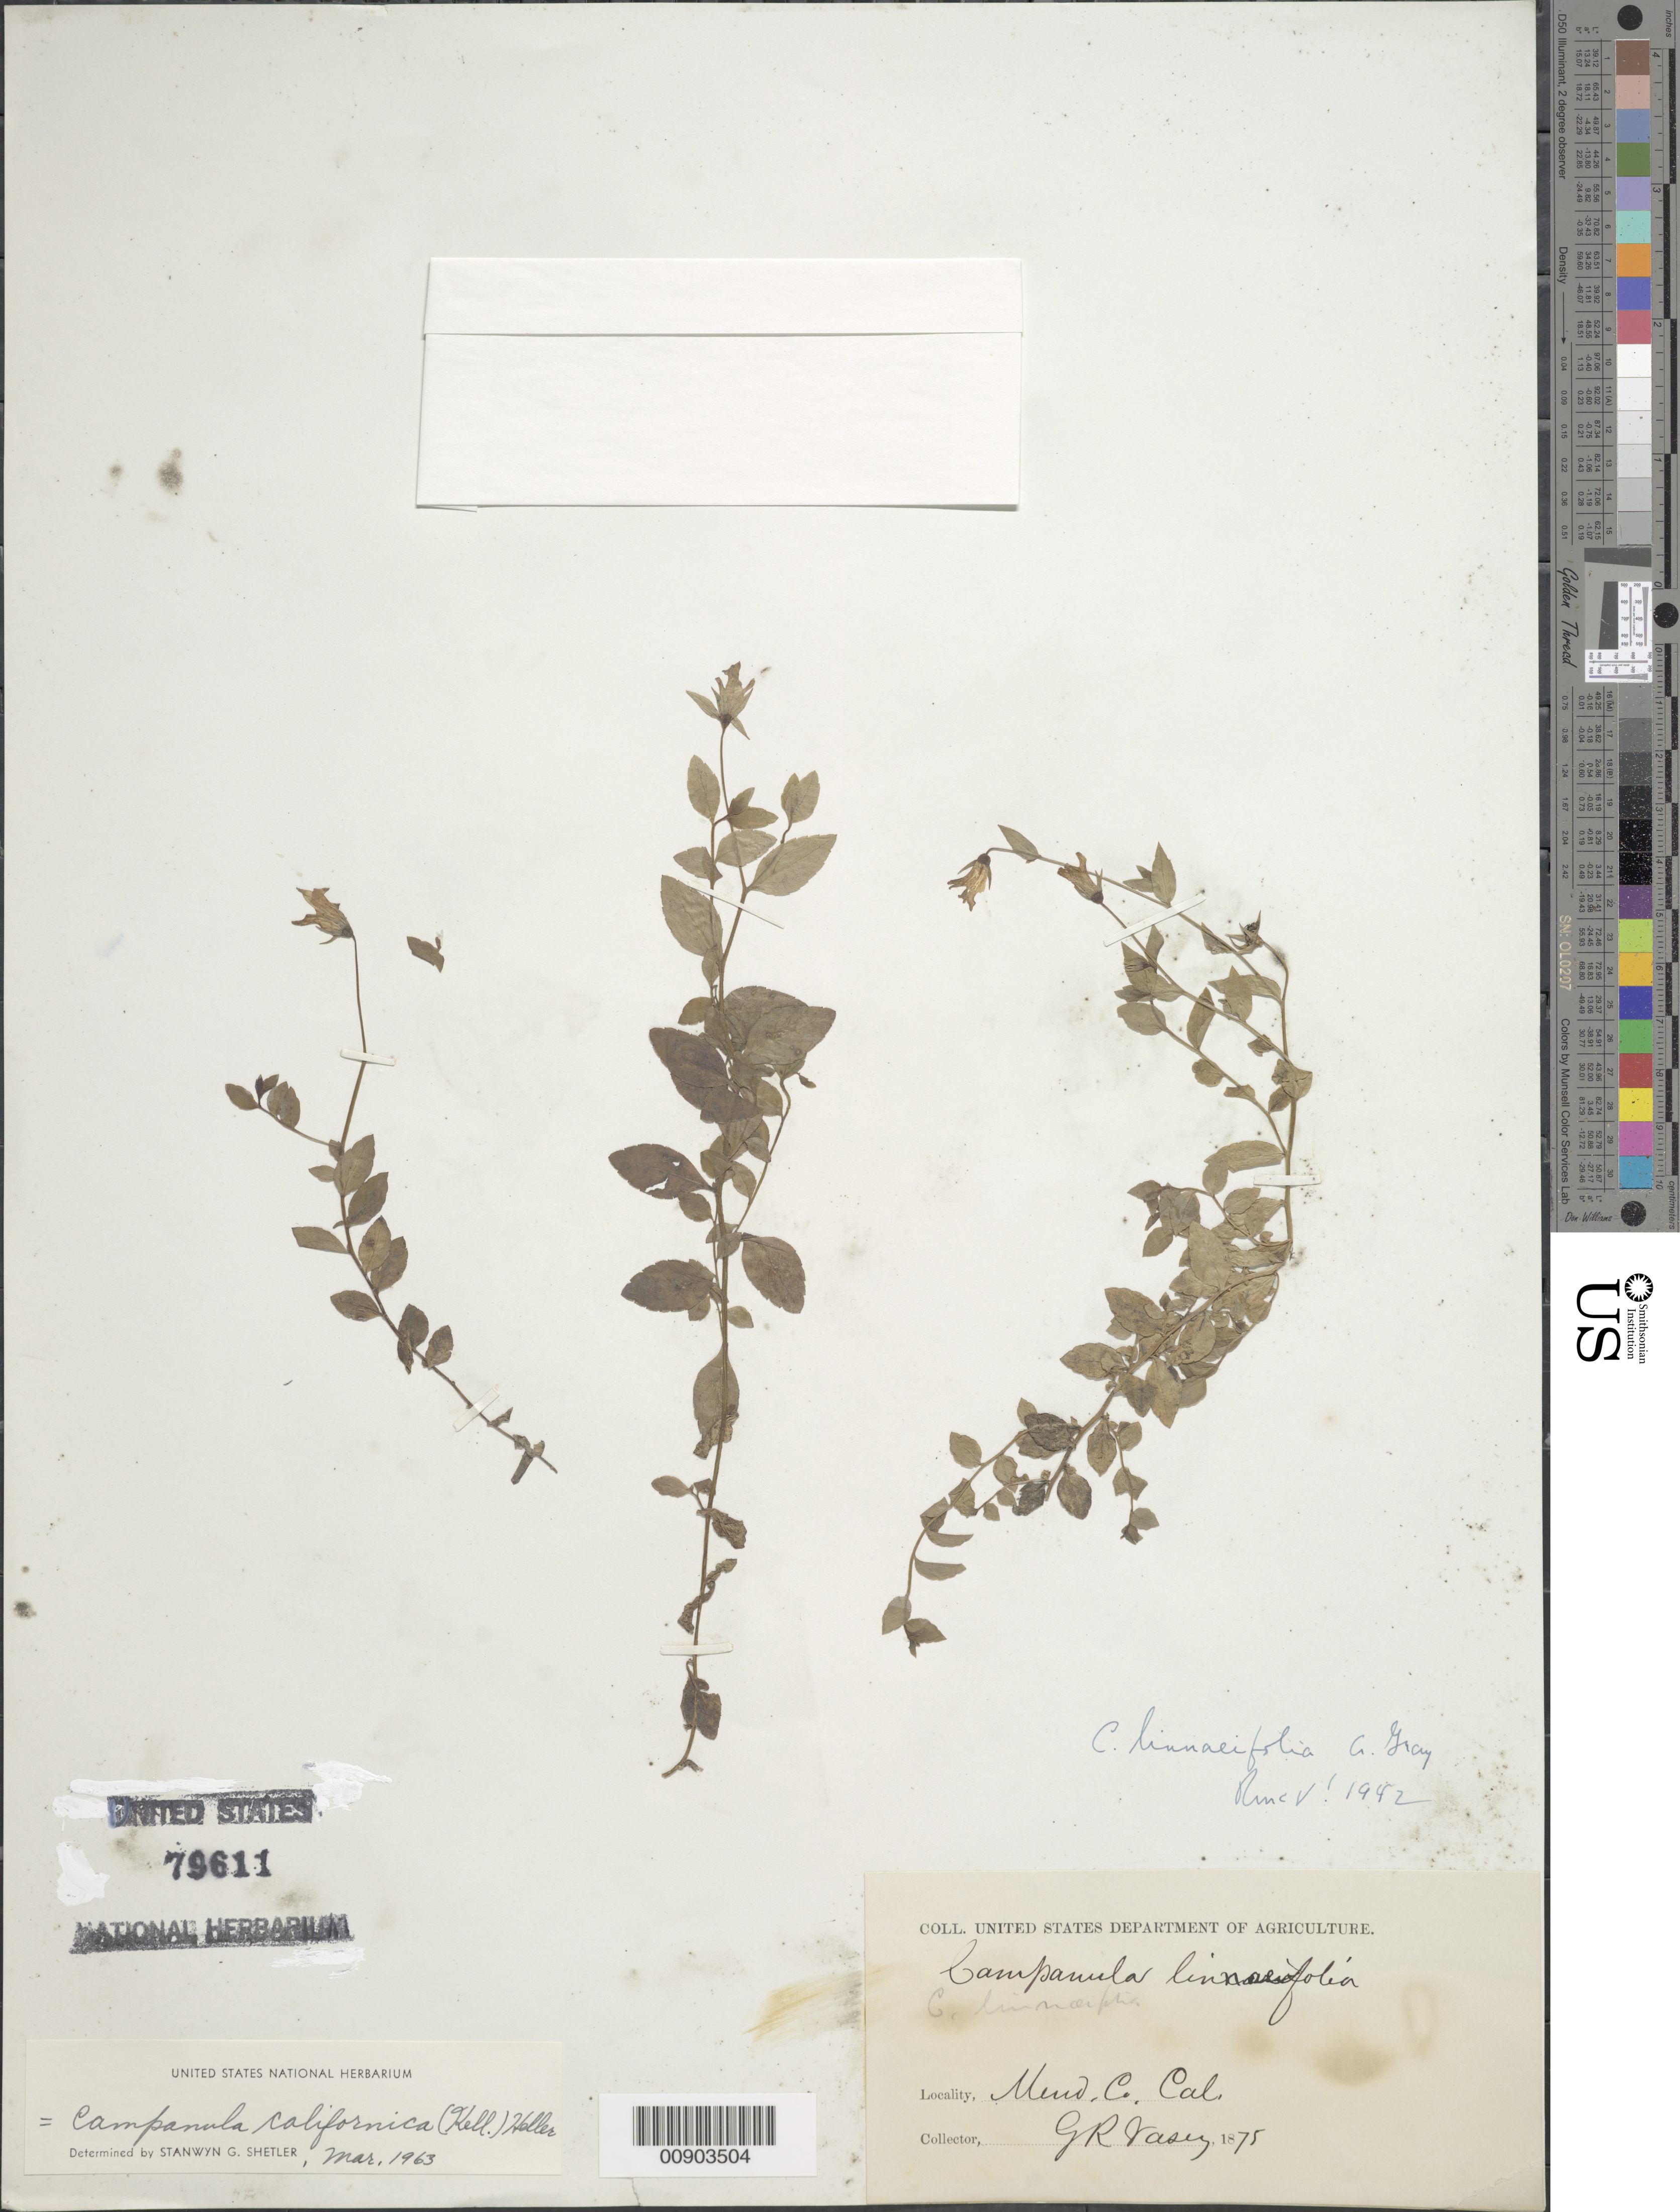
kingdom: Plantae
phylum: Tracheophyta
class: Magnoliopsida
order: Asterales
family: Campanulaceae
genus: Campanula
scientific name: Campanula californica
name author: (Kellogg) A. Heller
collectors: G. R. Vasey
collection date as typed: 1875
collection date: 1875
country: United States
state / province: California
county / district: Mendocino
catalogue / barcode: US 79611